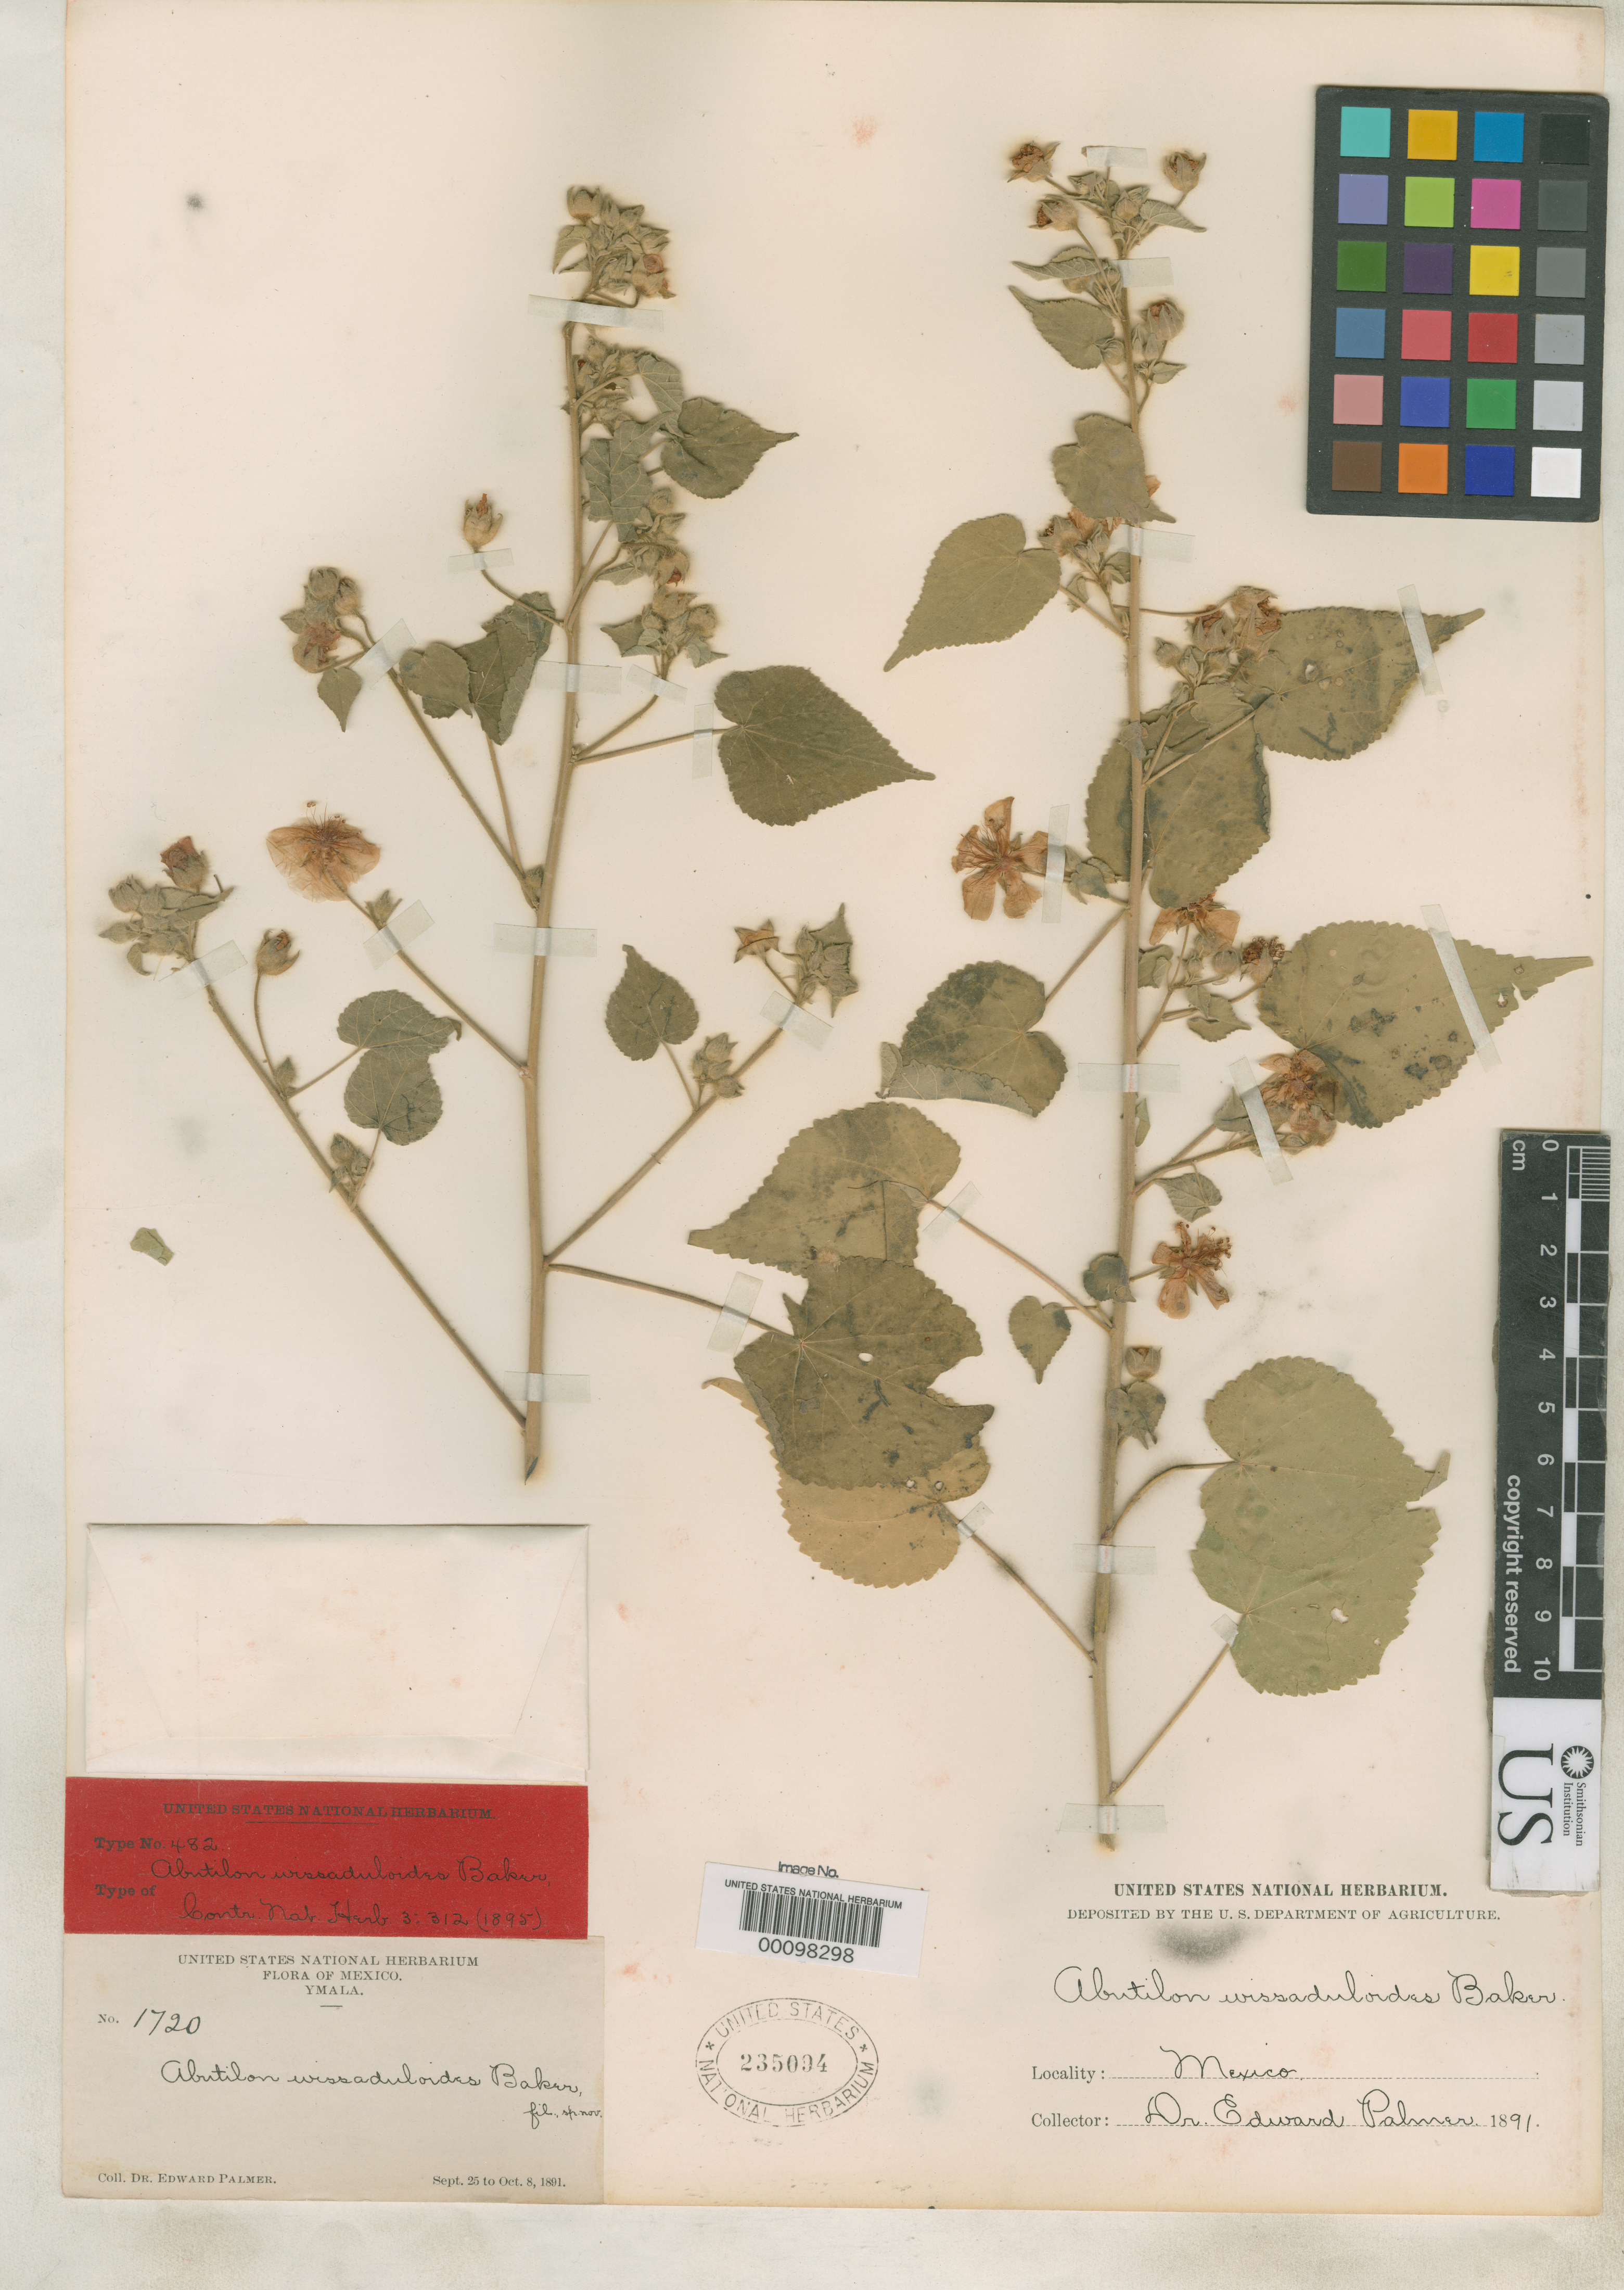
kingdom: Plantae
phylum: Tracheophyta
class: Magnoliopsida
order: Malvales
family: Malvaceae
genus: Abutilon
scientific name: Abutilon wissaduloides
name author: Baker f. in Rose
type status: Type Fragment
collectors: E. Palmer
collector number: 1720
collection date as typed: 25 Sep 1891 to 08 Oct 1891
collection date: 1891-09-25/1891-10-08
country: Mexico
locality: Ymala.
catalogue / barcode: US 235094